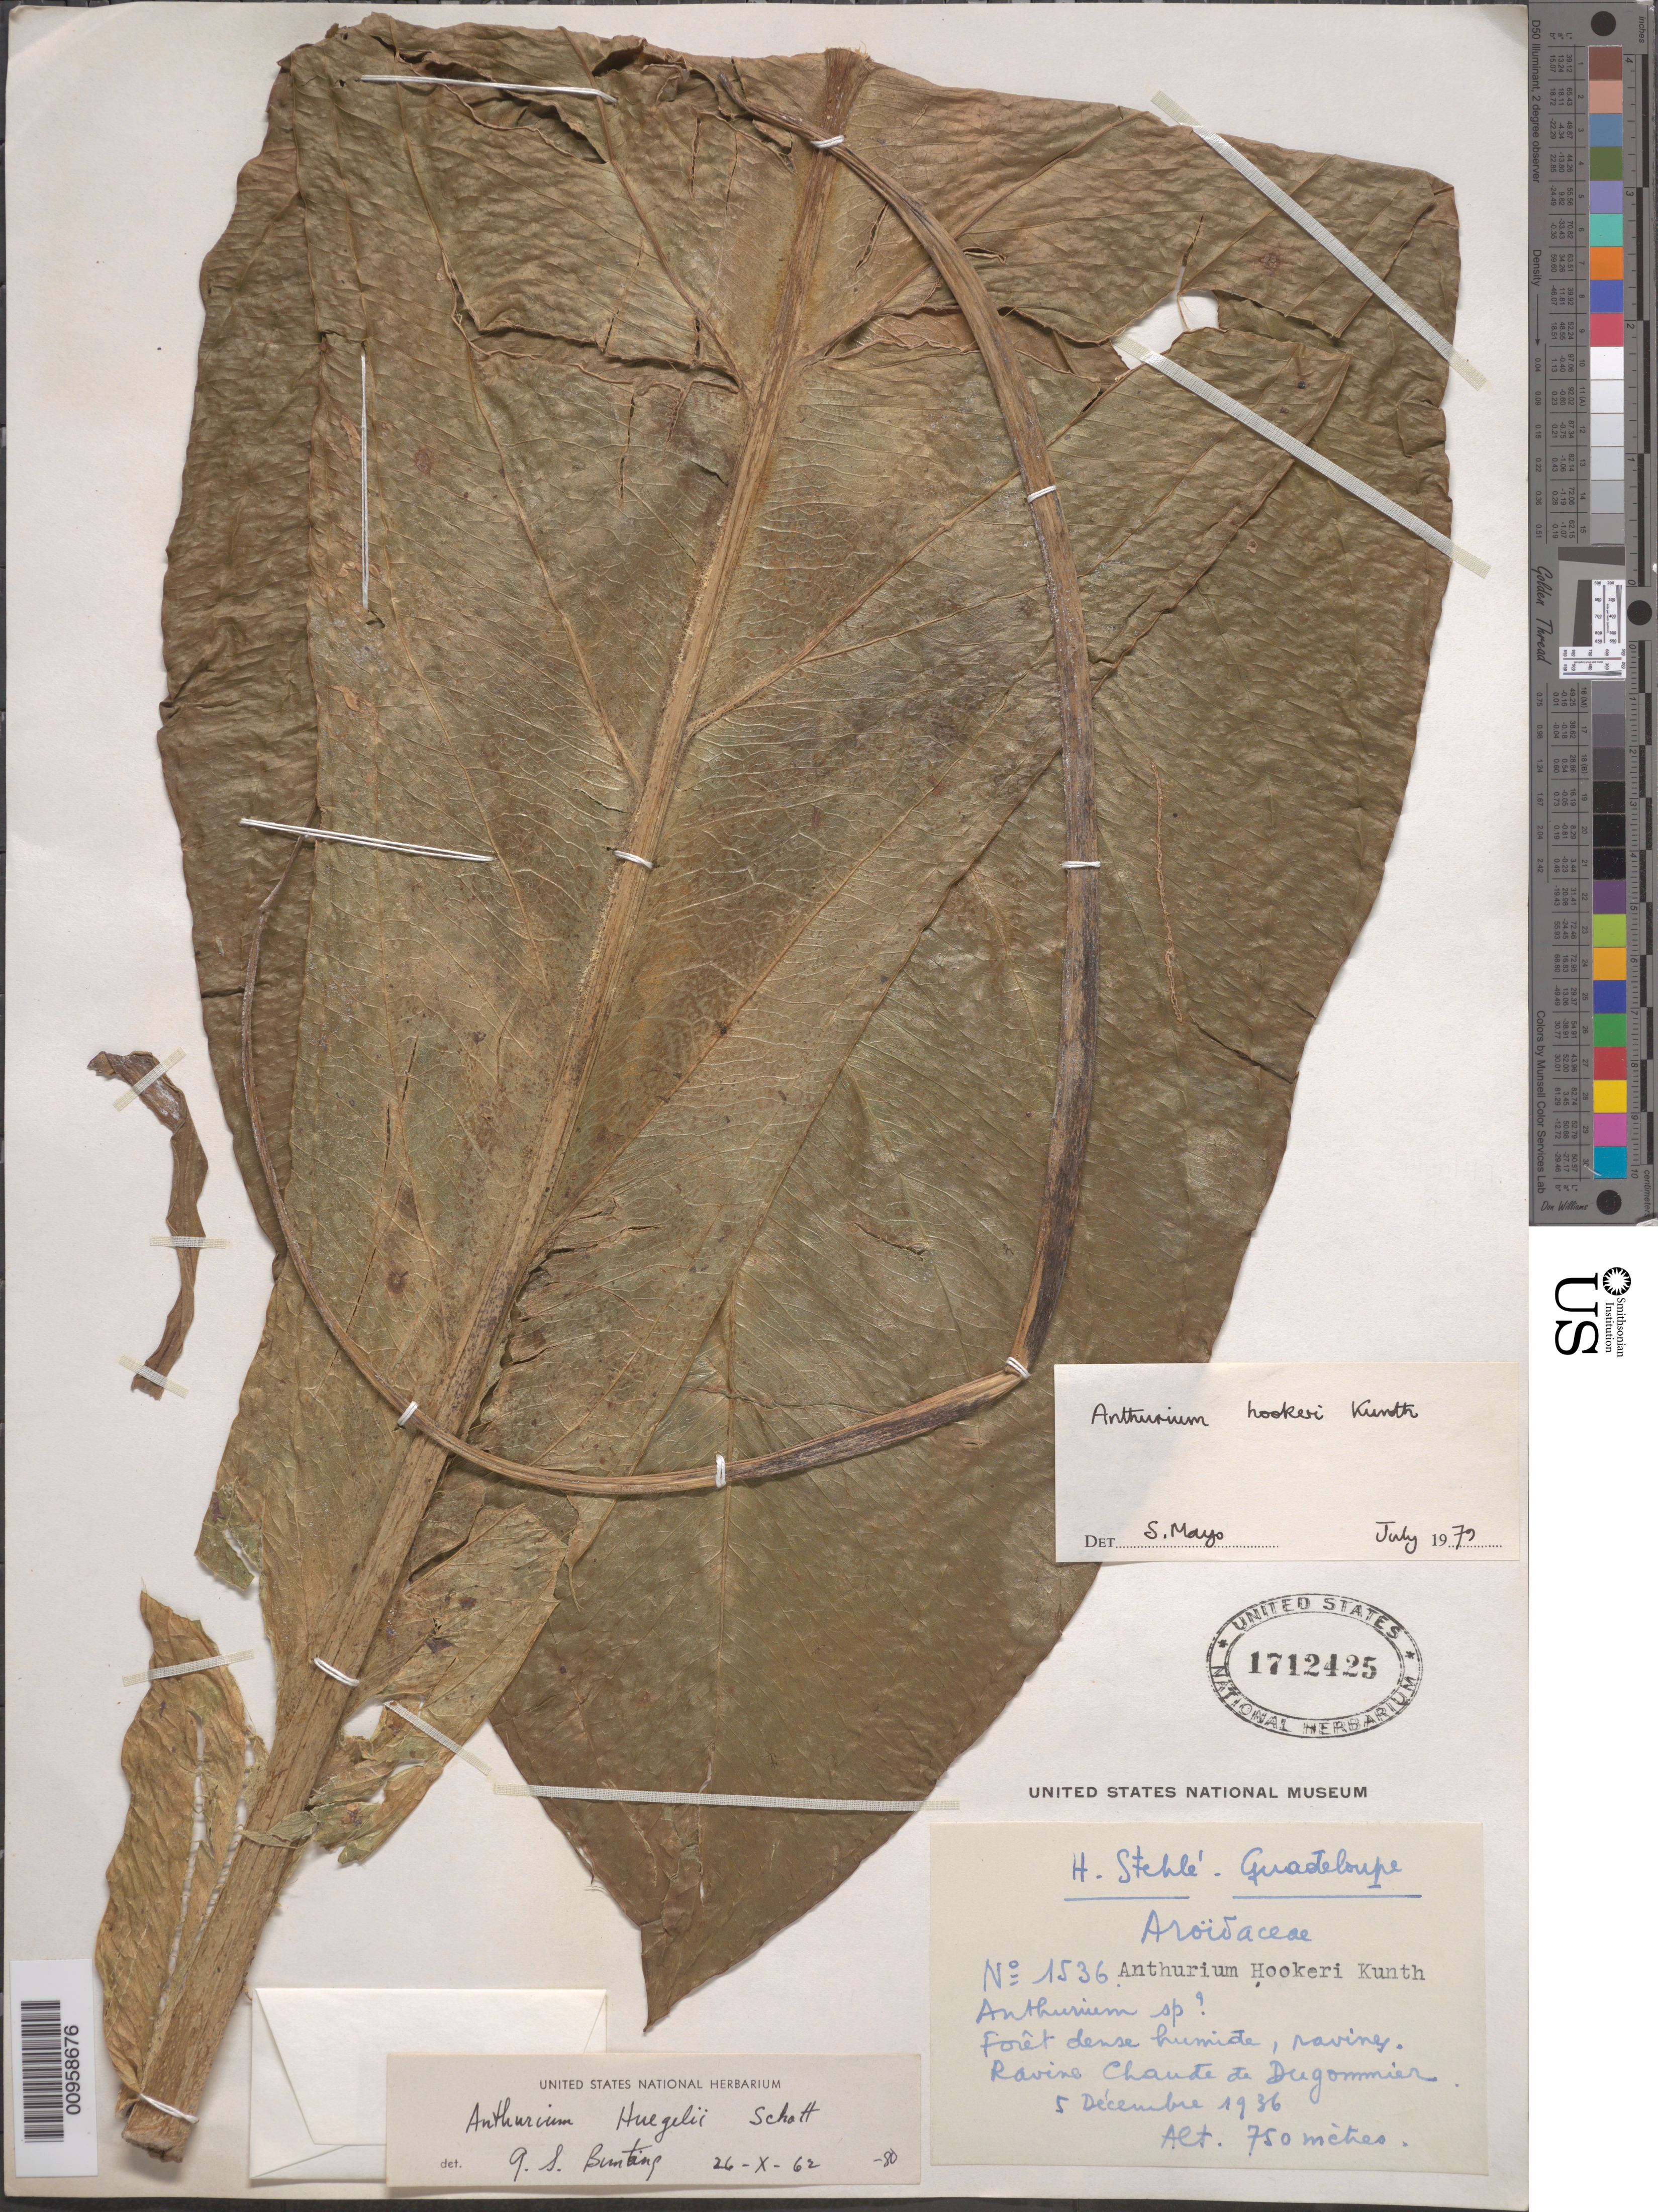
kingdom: Plantae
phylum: Tracheophyta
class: Liliopsida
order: Alismatales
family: Araceae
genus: Anthurium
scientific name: Anthurium hookeri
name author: Kunth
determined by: Mayo, S.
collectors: H. Stehlé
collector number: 1536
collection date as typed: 05 Dec 1936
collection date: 1936-12-05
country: Guadeloupe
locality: Ravine Chaude de Dugommier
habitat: Fôret dense humide, ravines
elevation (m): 750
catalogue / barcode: US 1712425